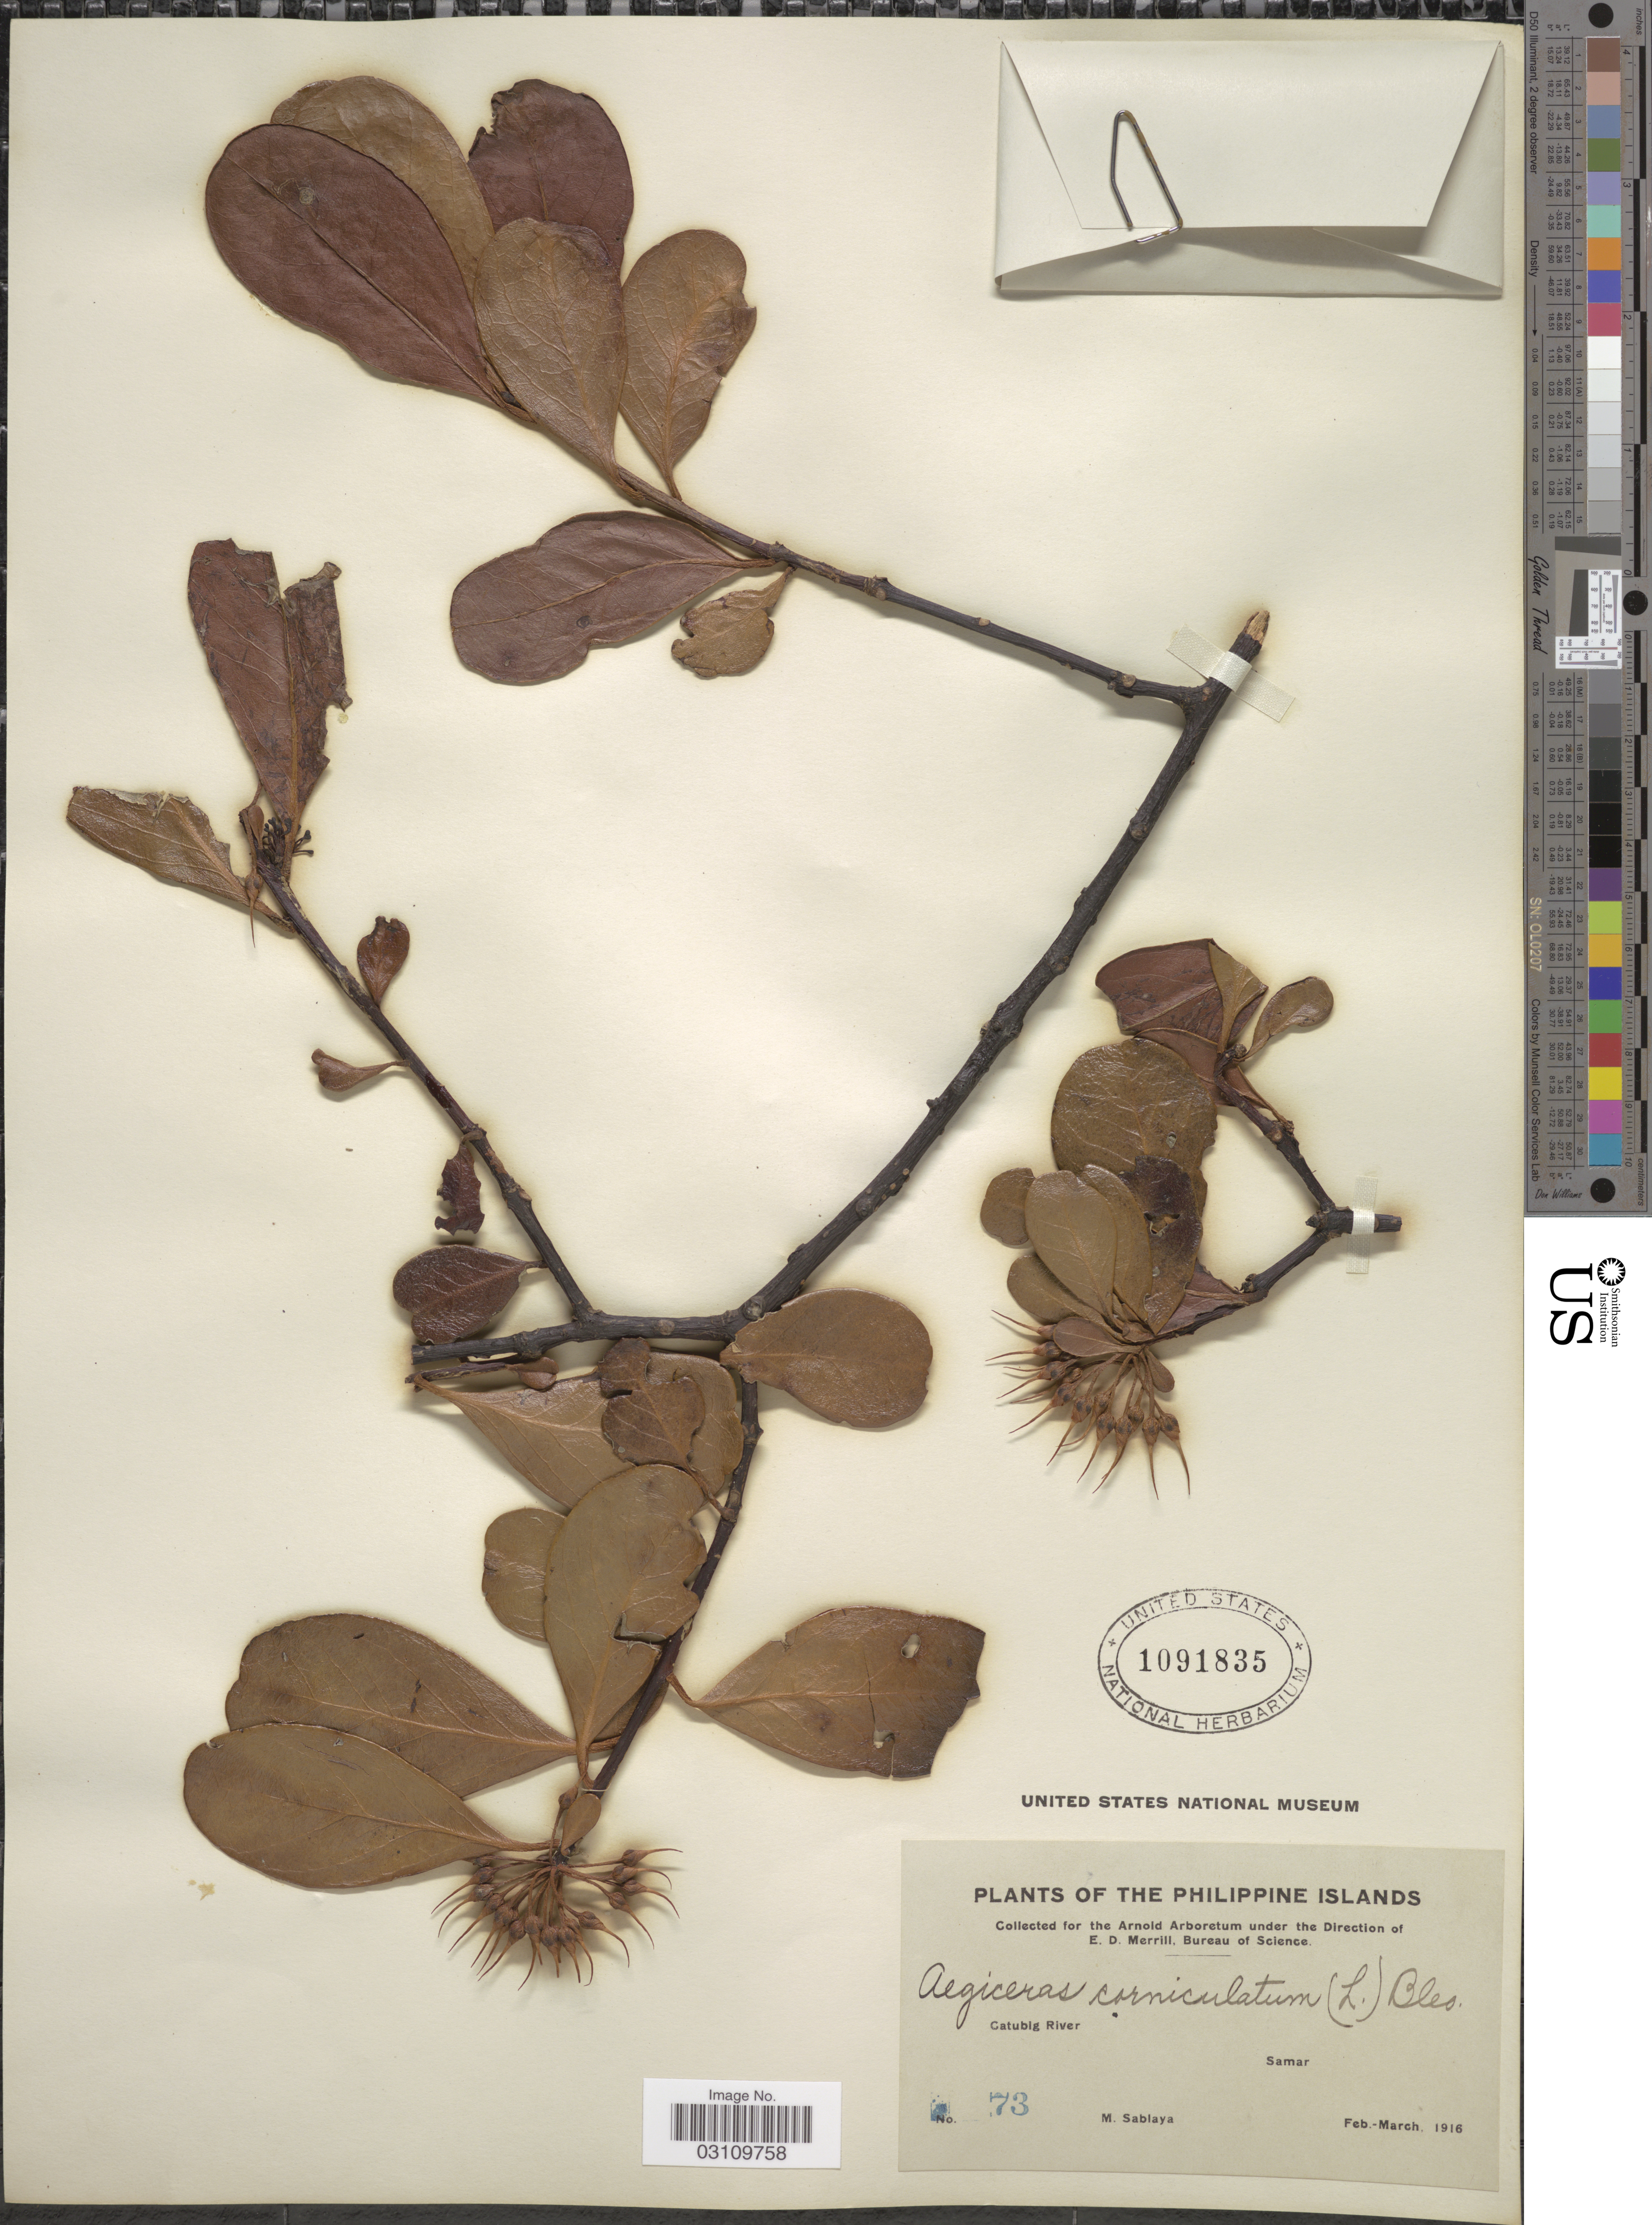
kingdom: Plantae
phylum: Tracheophyta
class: Magnoliopsida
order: Ericales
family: Primulaceae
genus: Aegiceras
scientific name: Aegiceras corniculatum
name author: (L.) Blanco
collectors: M. Sablaya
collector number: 73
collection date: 1916-02/1916-03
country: Philippines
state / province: Eastern Visayas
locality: Catubig River, Samar.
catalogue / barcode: US 1091835